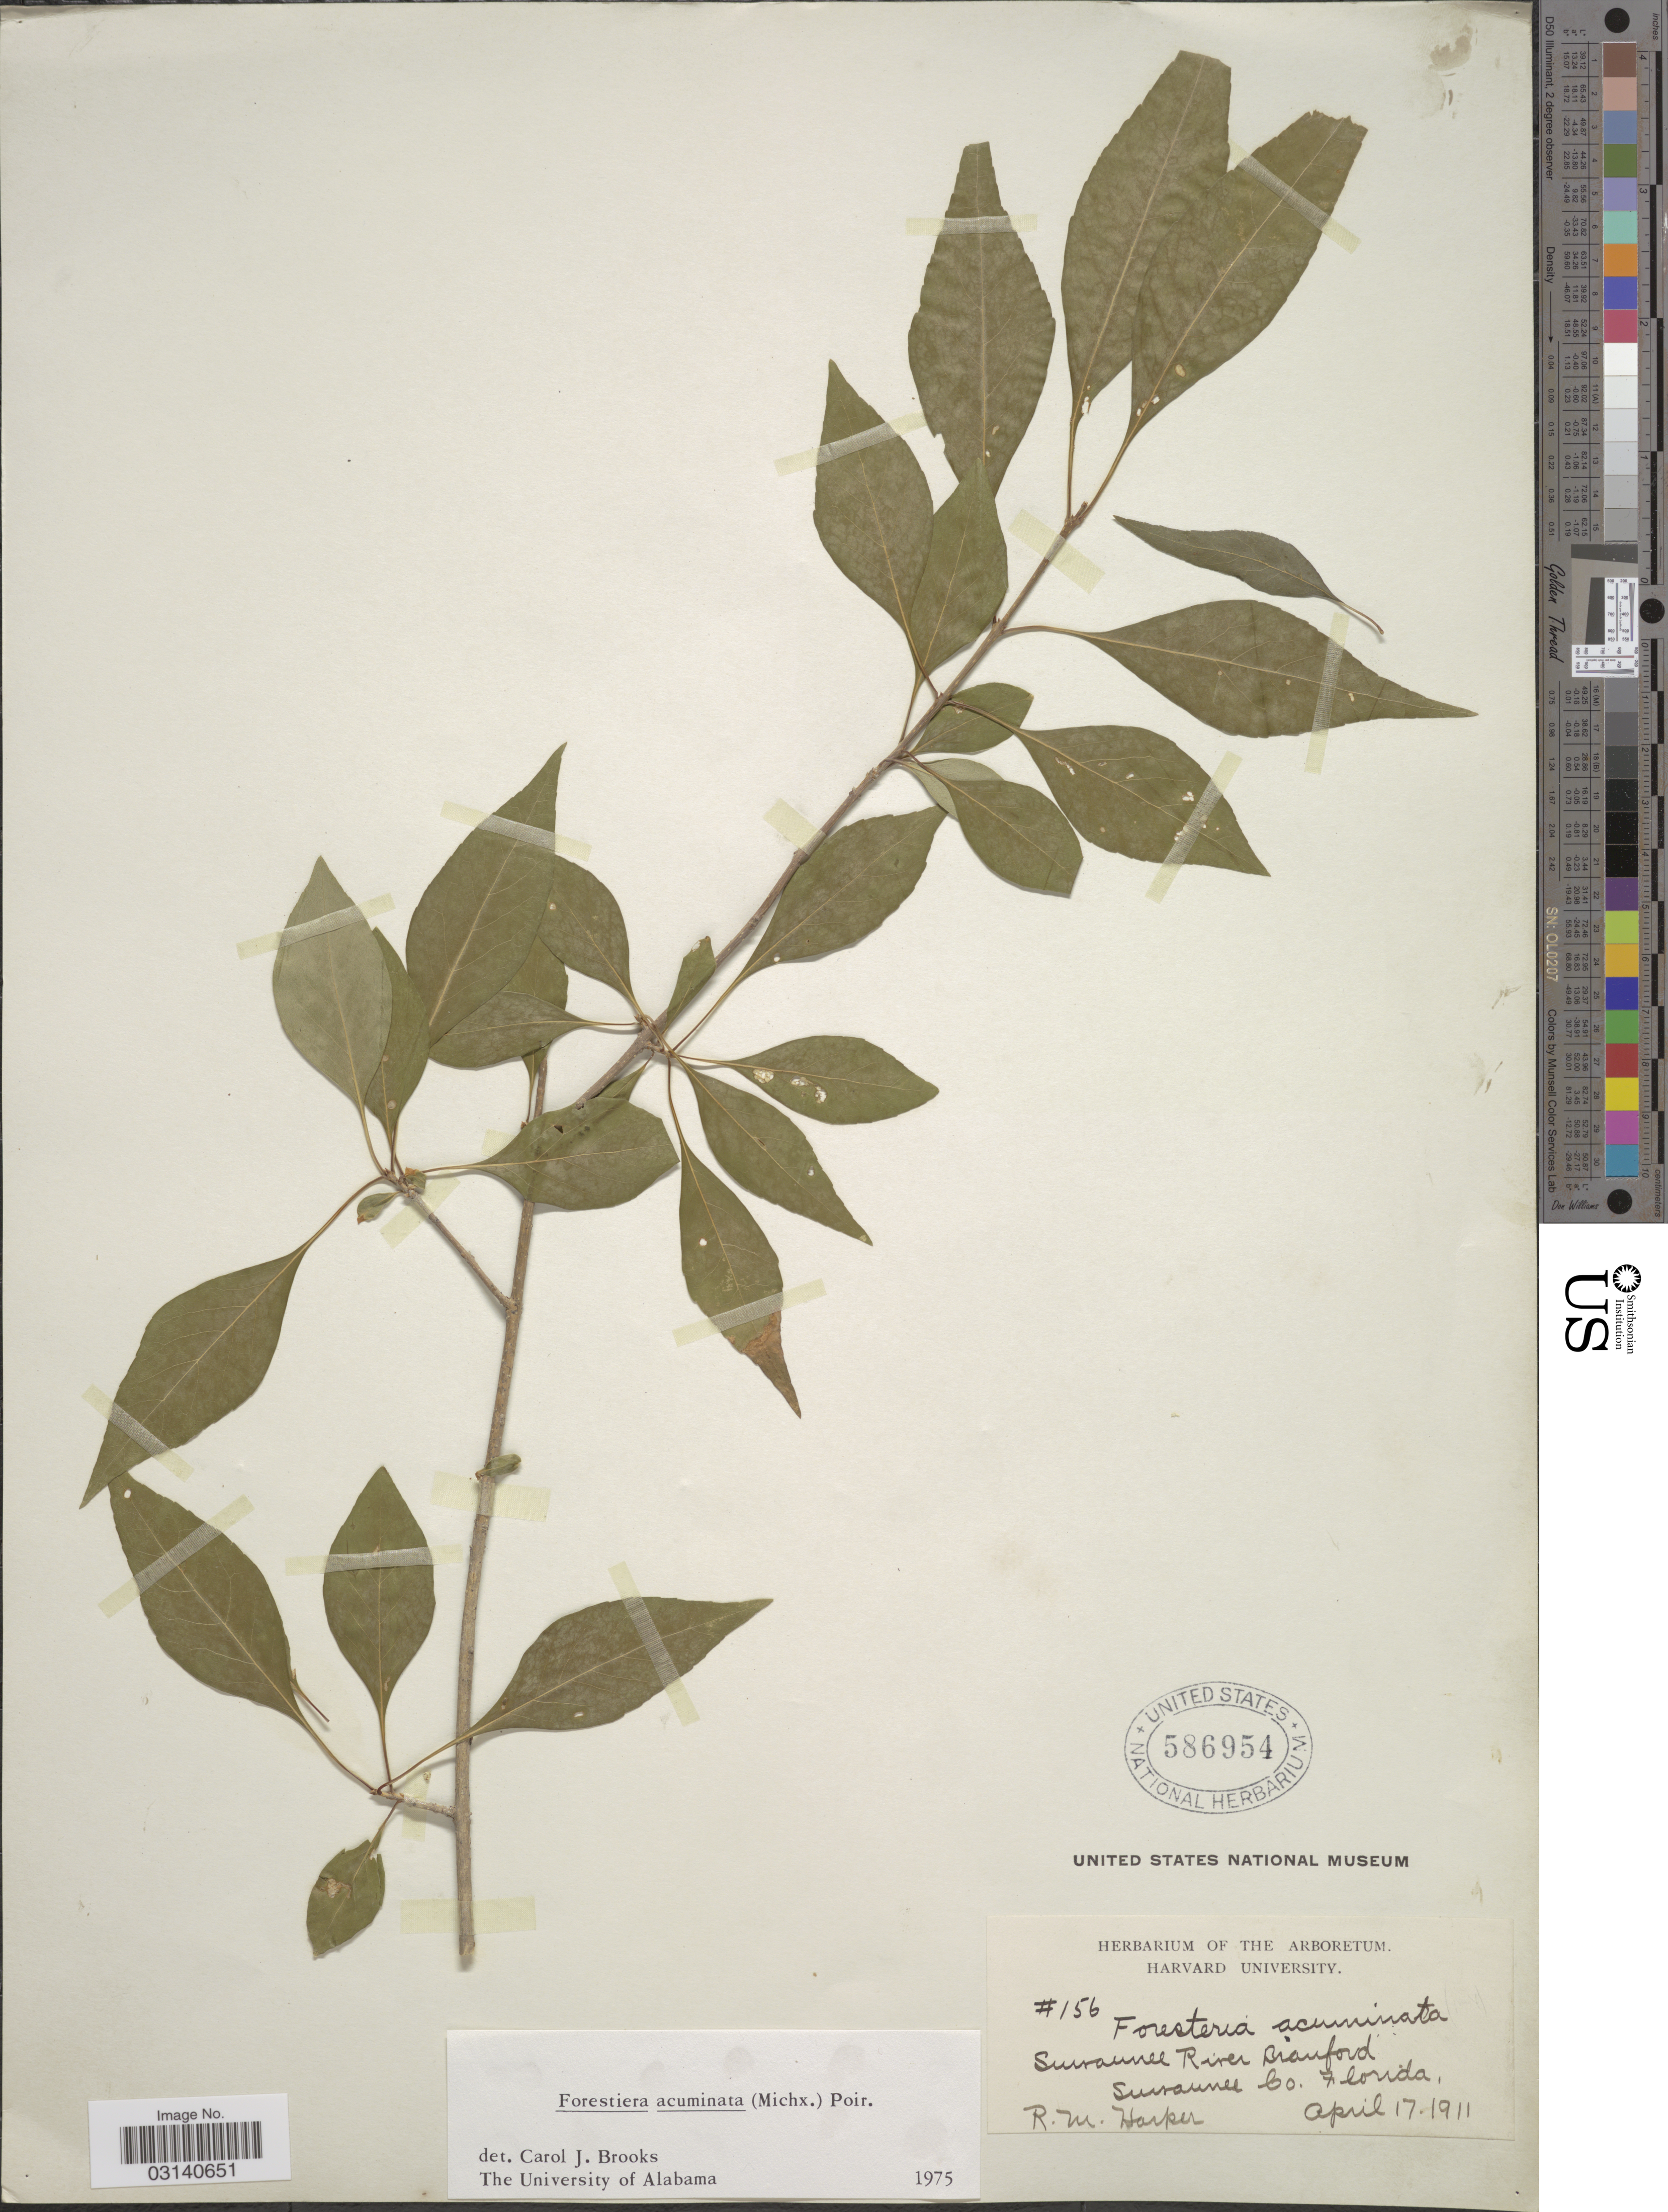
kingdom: Plantae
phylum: Tracheophyta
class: Magnoliopsida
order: Lamiales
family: Oleaceae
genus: Forestiera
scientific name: Forestiera acuminata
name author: (Michx.) Poir.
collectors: R. Harper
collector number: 156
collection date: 1911-04-17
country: United States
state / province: Florida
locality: Suwannee River Branford, Suwannee Co.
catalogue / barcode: US 586954